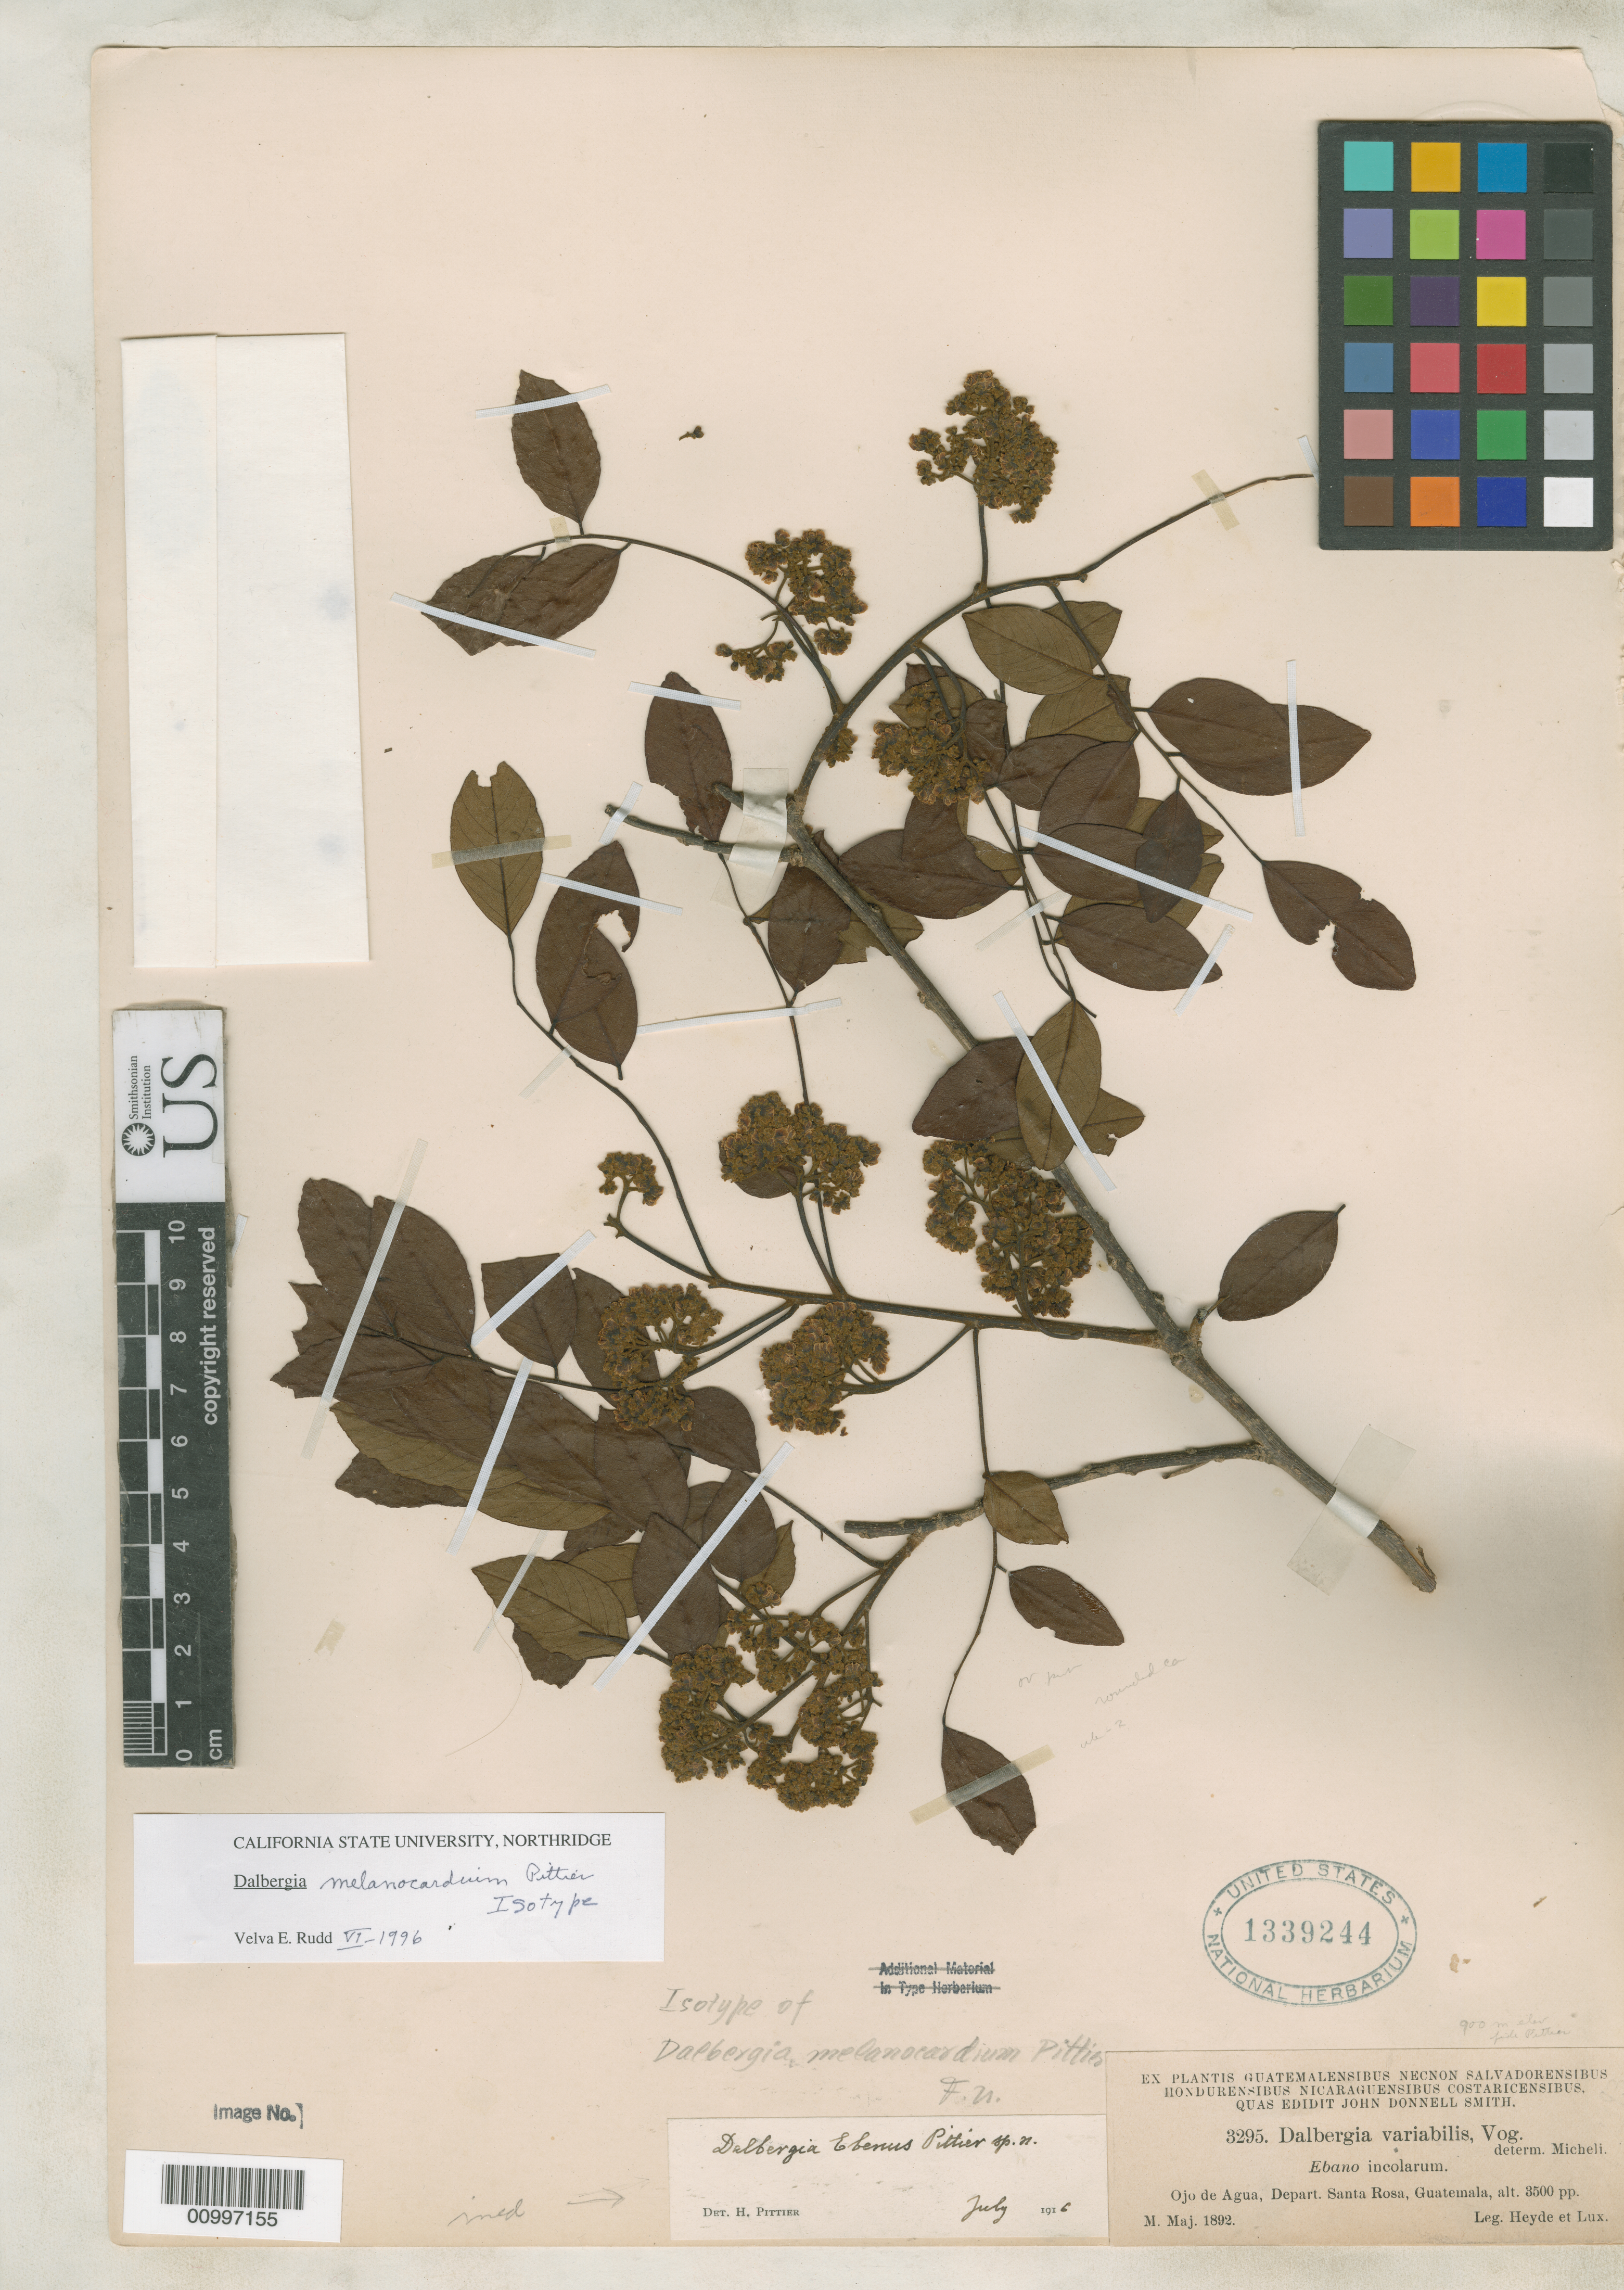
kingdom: Plantae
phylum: Tracheophyta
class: Magnoliopsida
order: Fabales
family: Fabaceae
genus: Dalbergia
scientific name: Dalbergia melanocardium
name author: Pittier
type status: Isotype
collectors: E. T. Heyde & E. Lux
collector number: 3295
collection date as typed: May 1892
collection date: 1892-05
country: Guatemala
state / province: Santa Rosa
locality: Ojo de Agua.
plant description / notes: From the herbarium of J. Donnell Smith.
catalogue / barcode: US 1339244